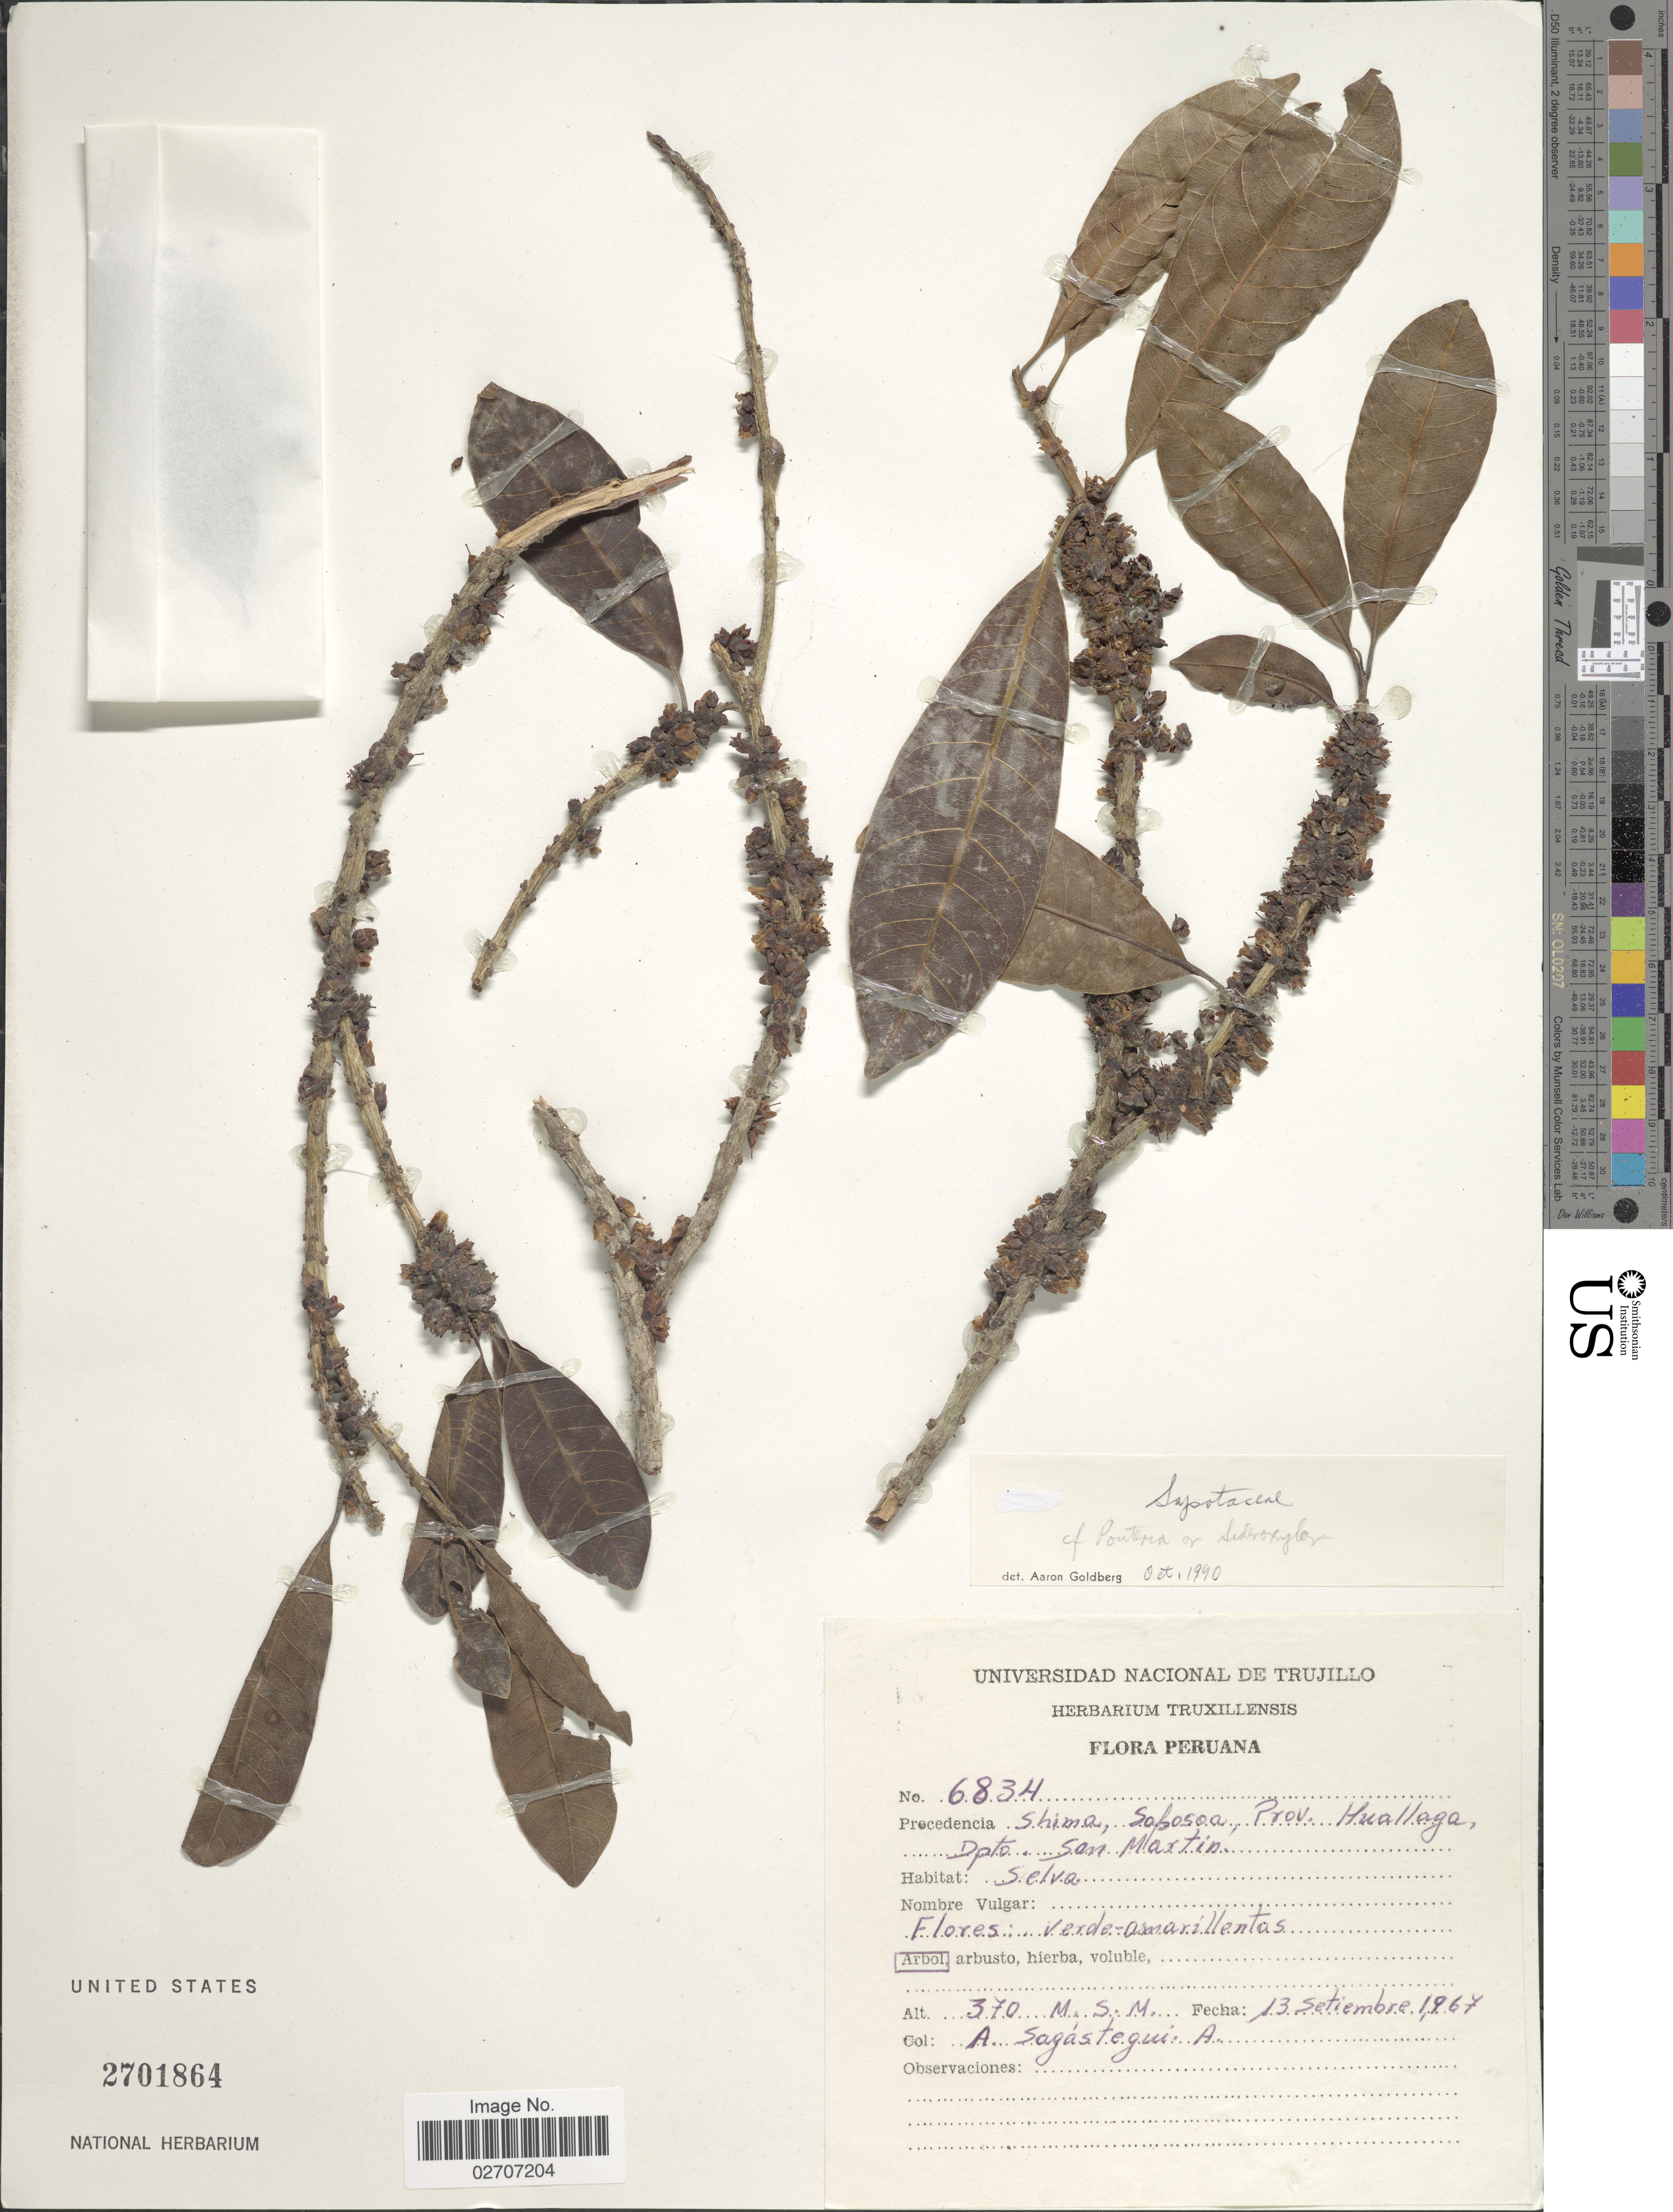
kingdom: Plantae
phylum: Tracheophyta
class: Magnoliopsida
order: Ericales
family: Sapotaceae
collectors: A. Sagástegui A.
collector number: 6834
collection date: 1967-09-13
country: Peru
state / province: San Martín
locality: Procendencia Shima, Soposoa, Prov. Huallaga Dpto. San Martin.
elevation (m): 370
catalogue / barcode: US 2701864